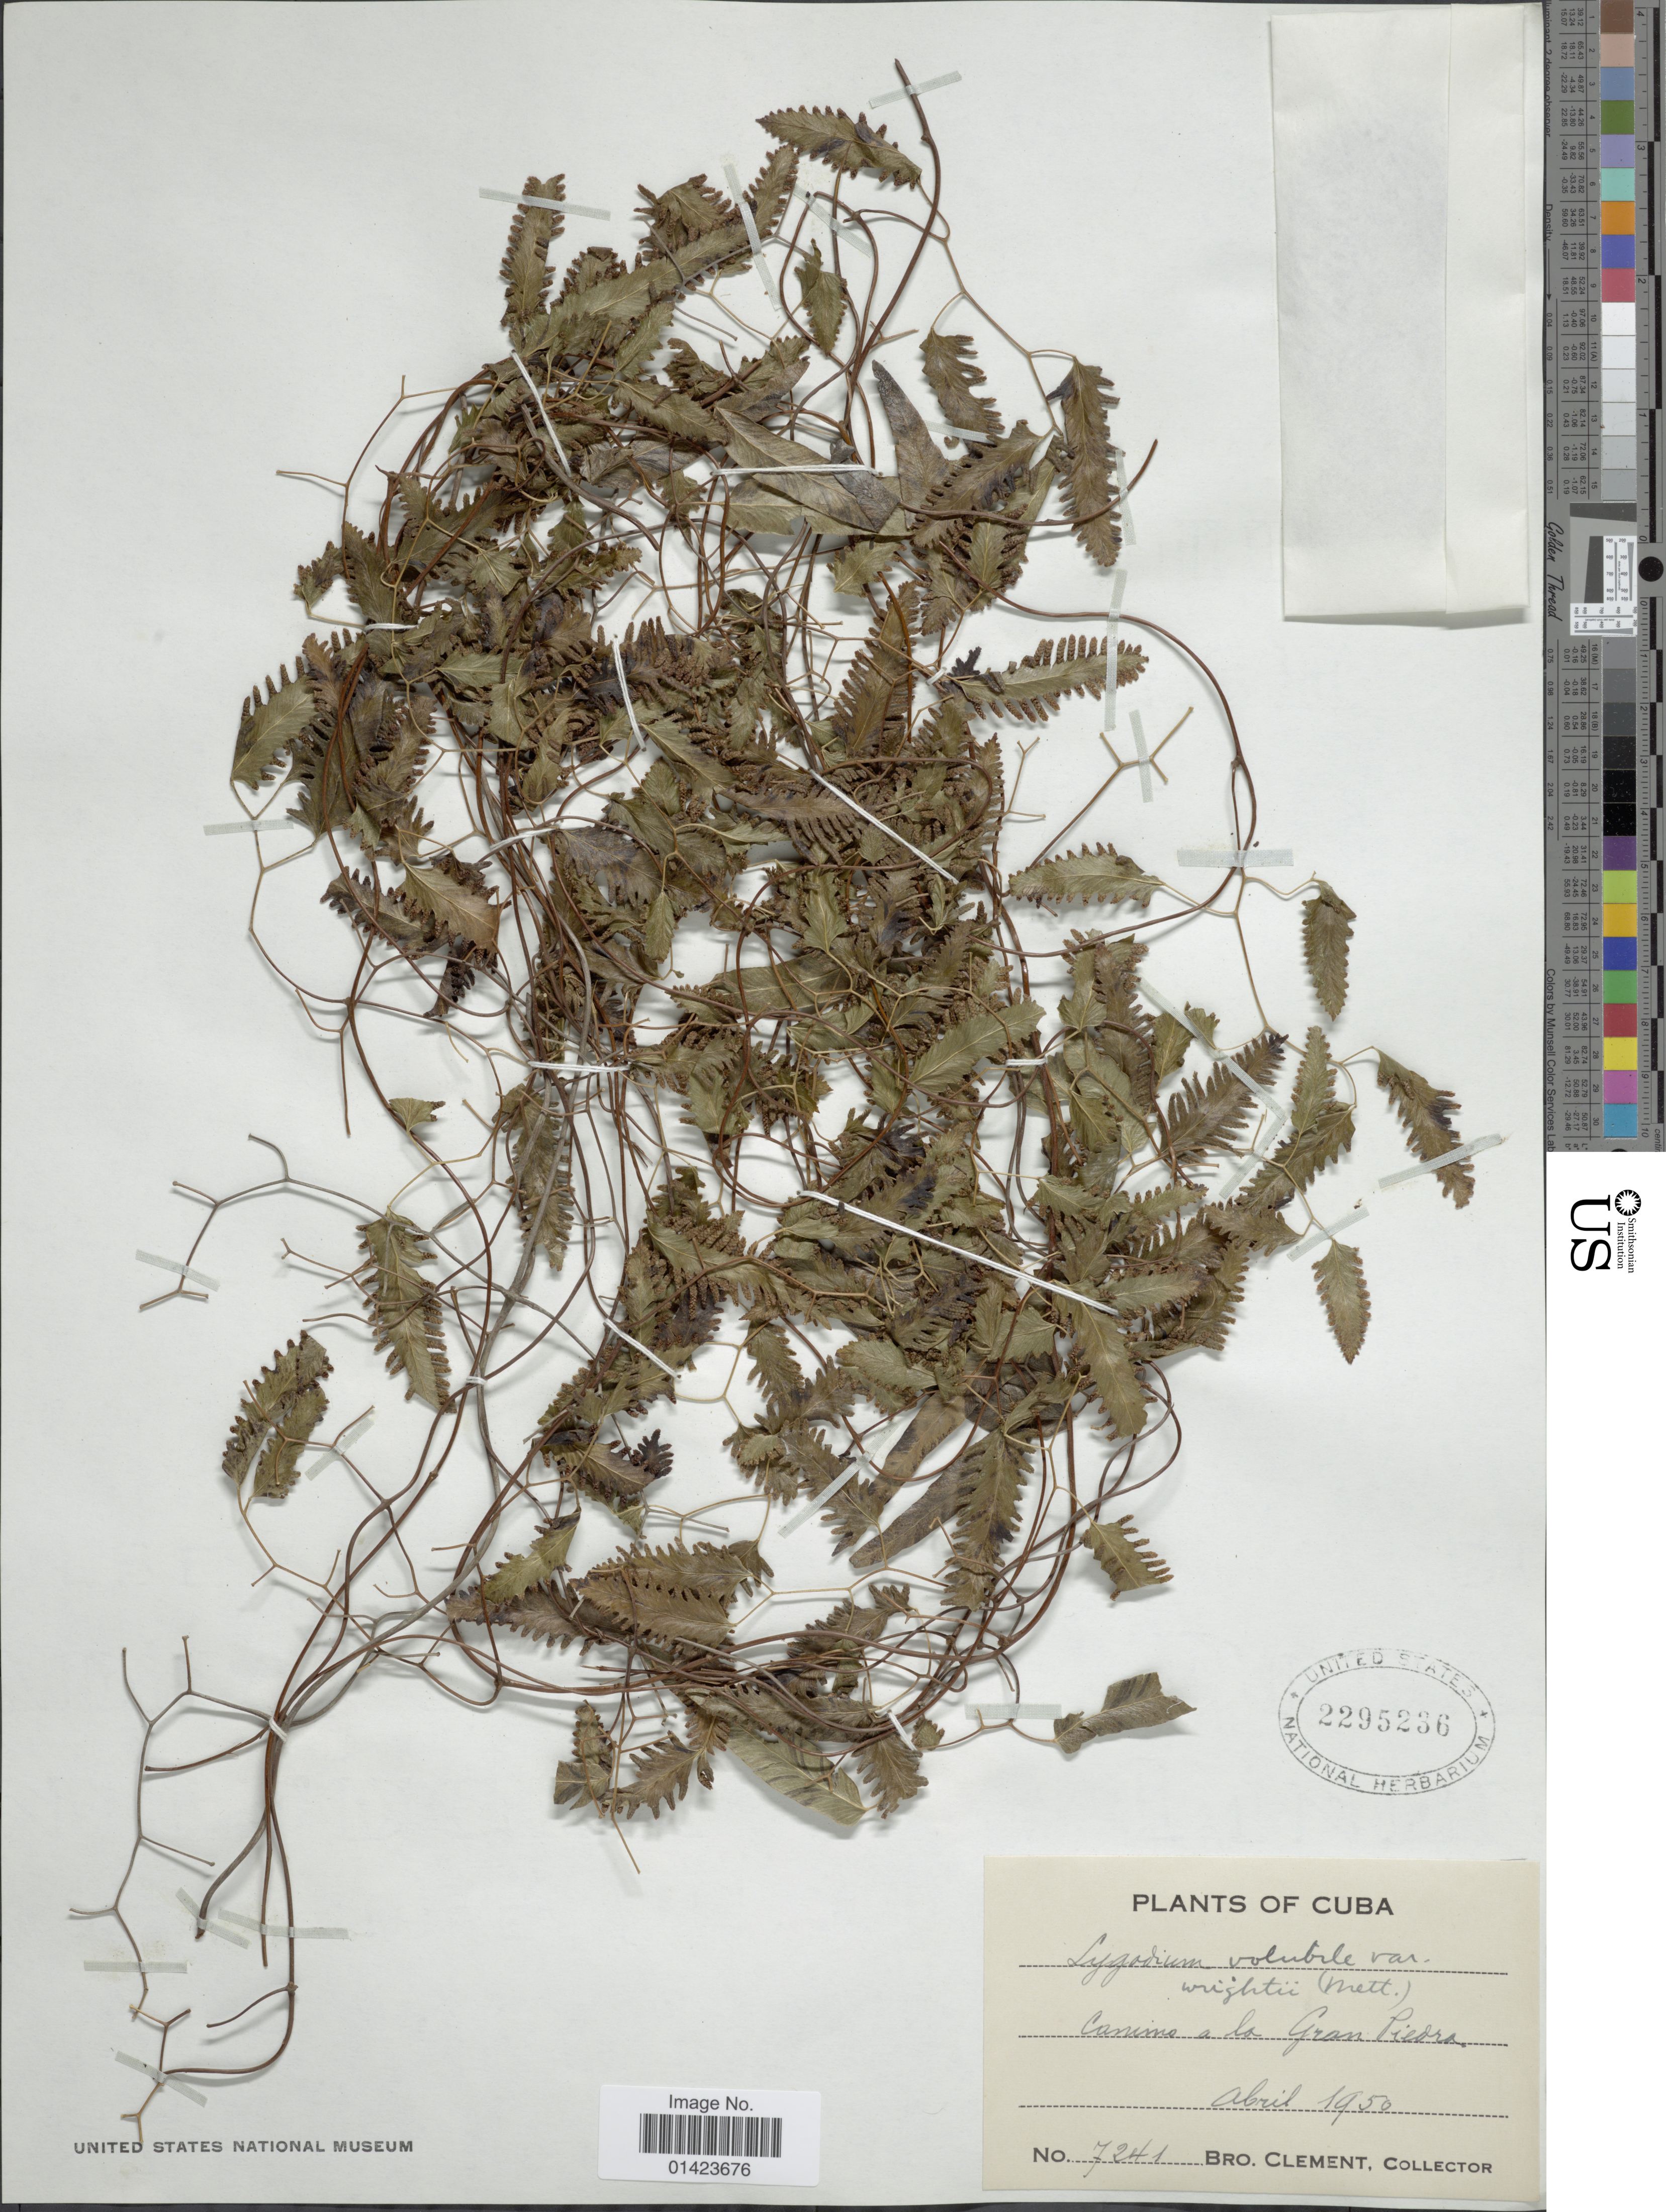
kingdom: Plantae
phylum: Tracheophyta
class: Polypodiopsida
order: Schizaeales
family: Lygodiaceae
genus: Lygodium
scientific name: Lygodium volubile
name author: Sw.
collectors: B. Clement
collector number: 7241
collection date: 1950-04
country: Cuba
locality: Camino a la Gran Piedra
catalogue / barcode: US 2295236